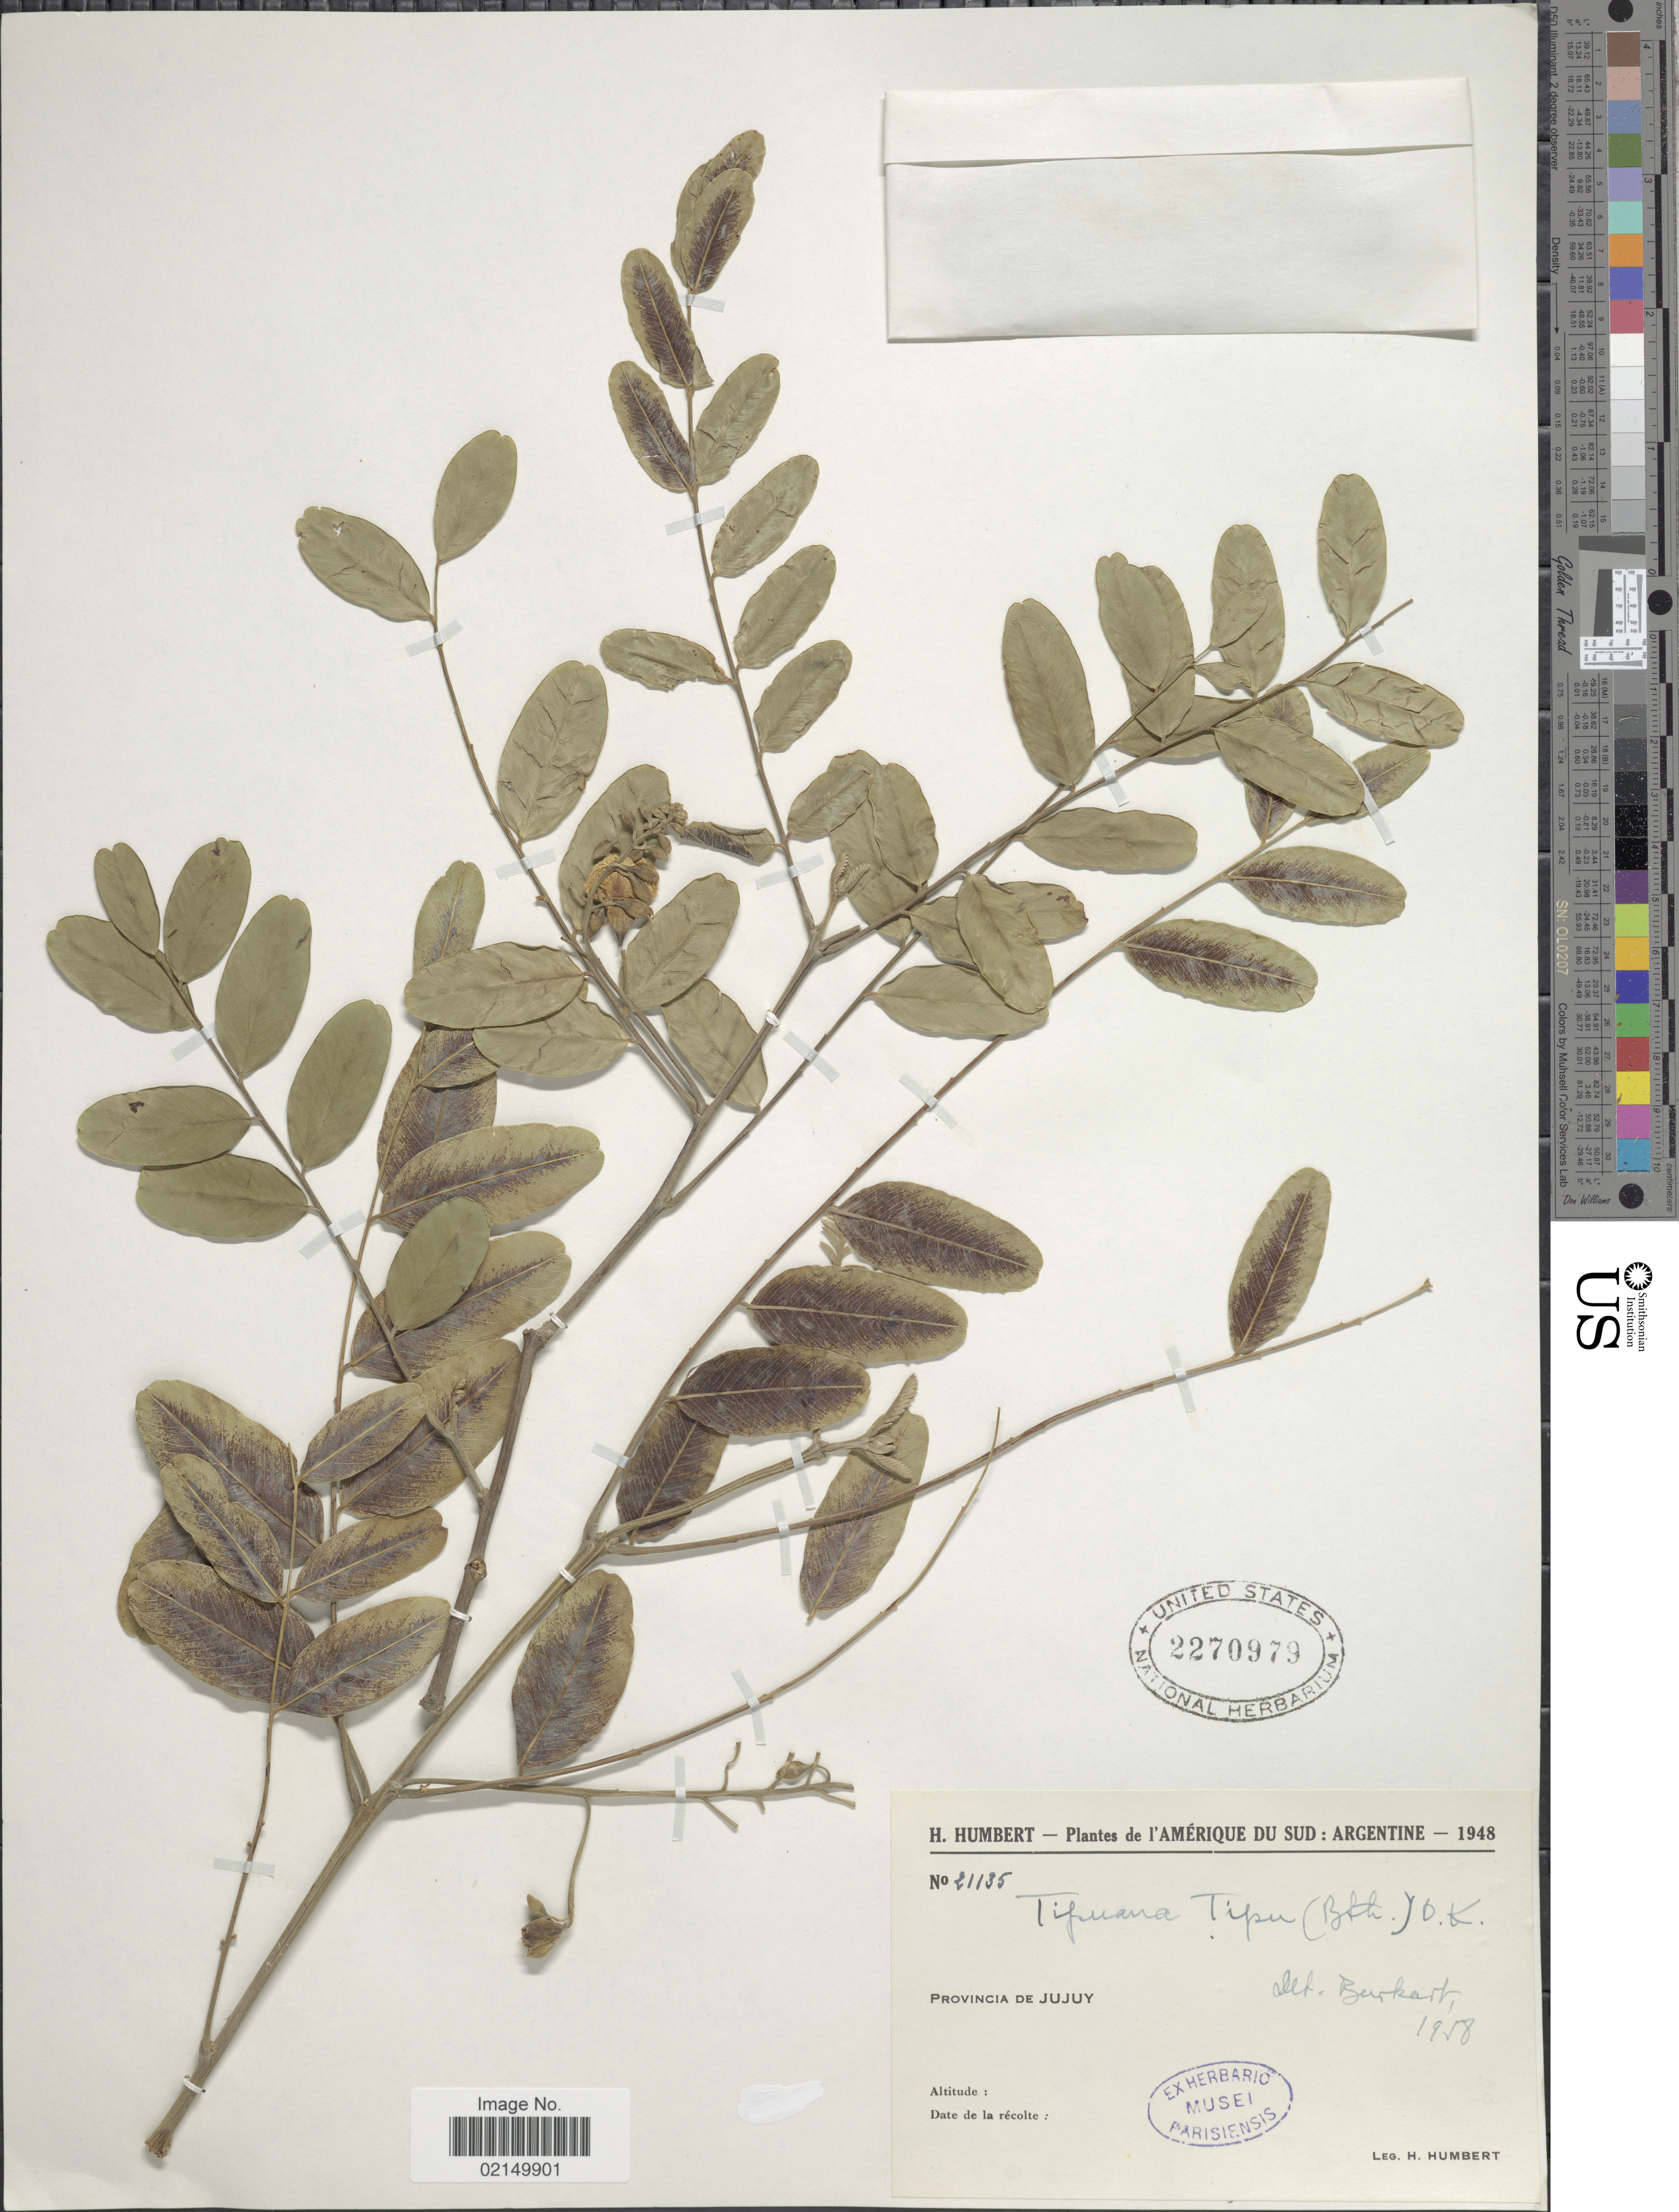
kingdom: Plantae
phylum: Tracheophyta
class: Magnoliopsida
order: Fabales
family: Fabaceae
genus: Tipuana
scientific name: Tipuana tipu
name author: (Benth.) Kuntze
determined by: Burkart, --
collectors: H. Humbert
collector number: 21135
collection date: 1948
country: Argentina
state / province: Jujuy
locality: Provincia de Jujuy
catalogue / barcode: US 2270979